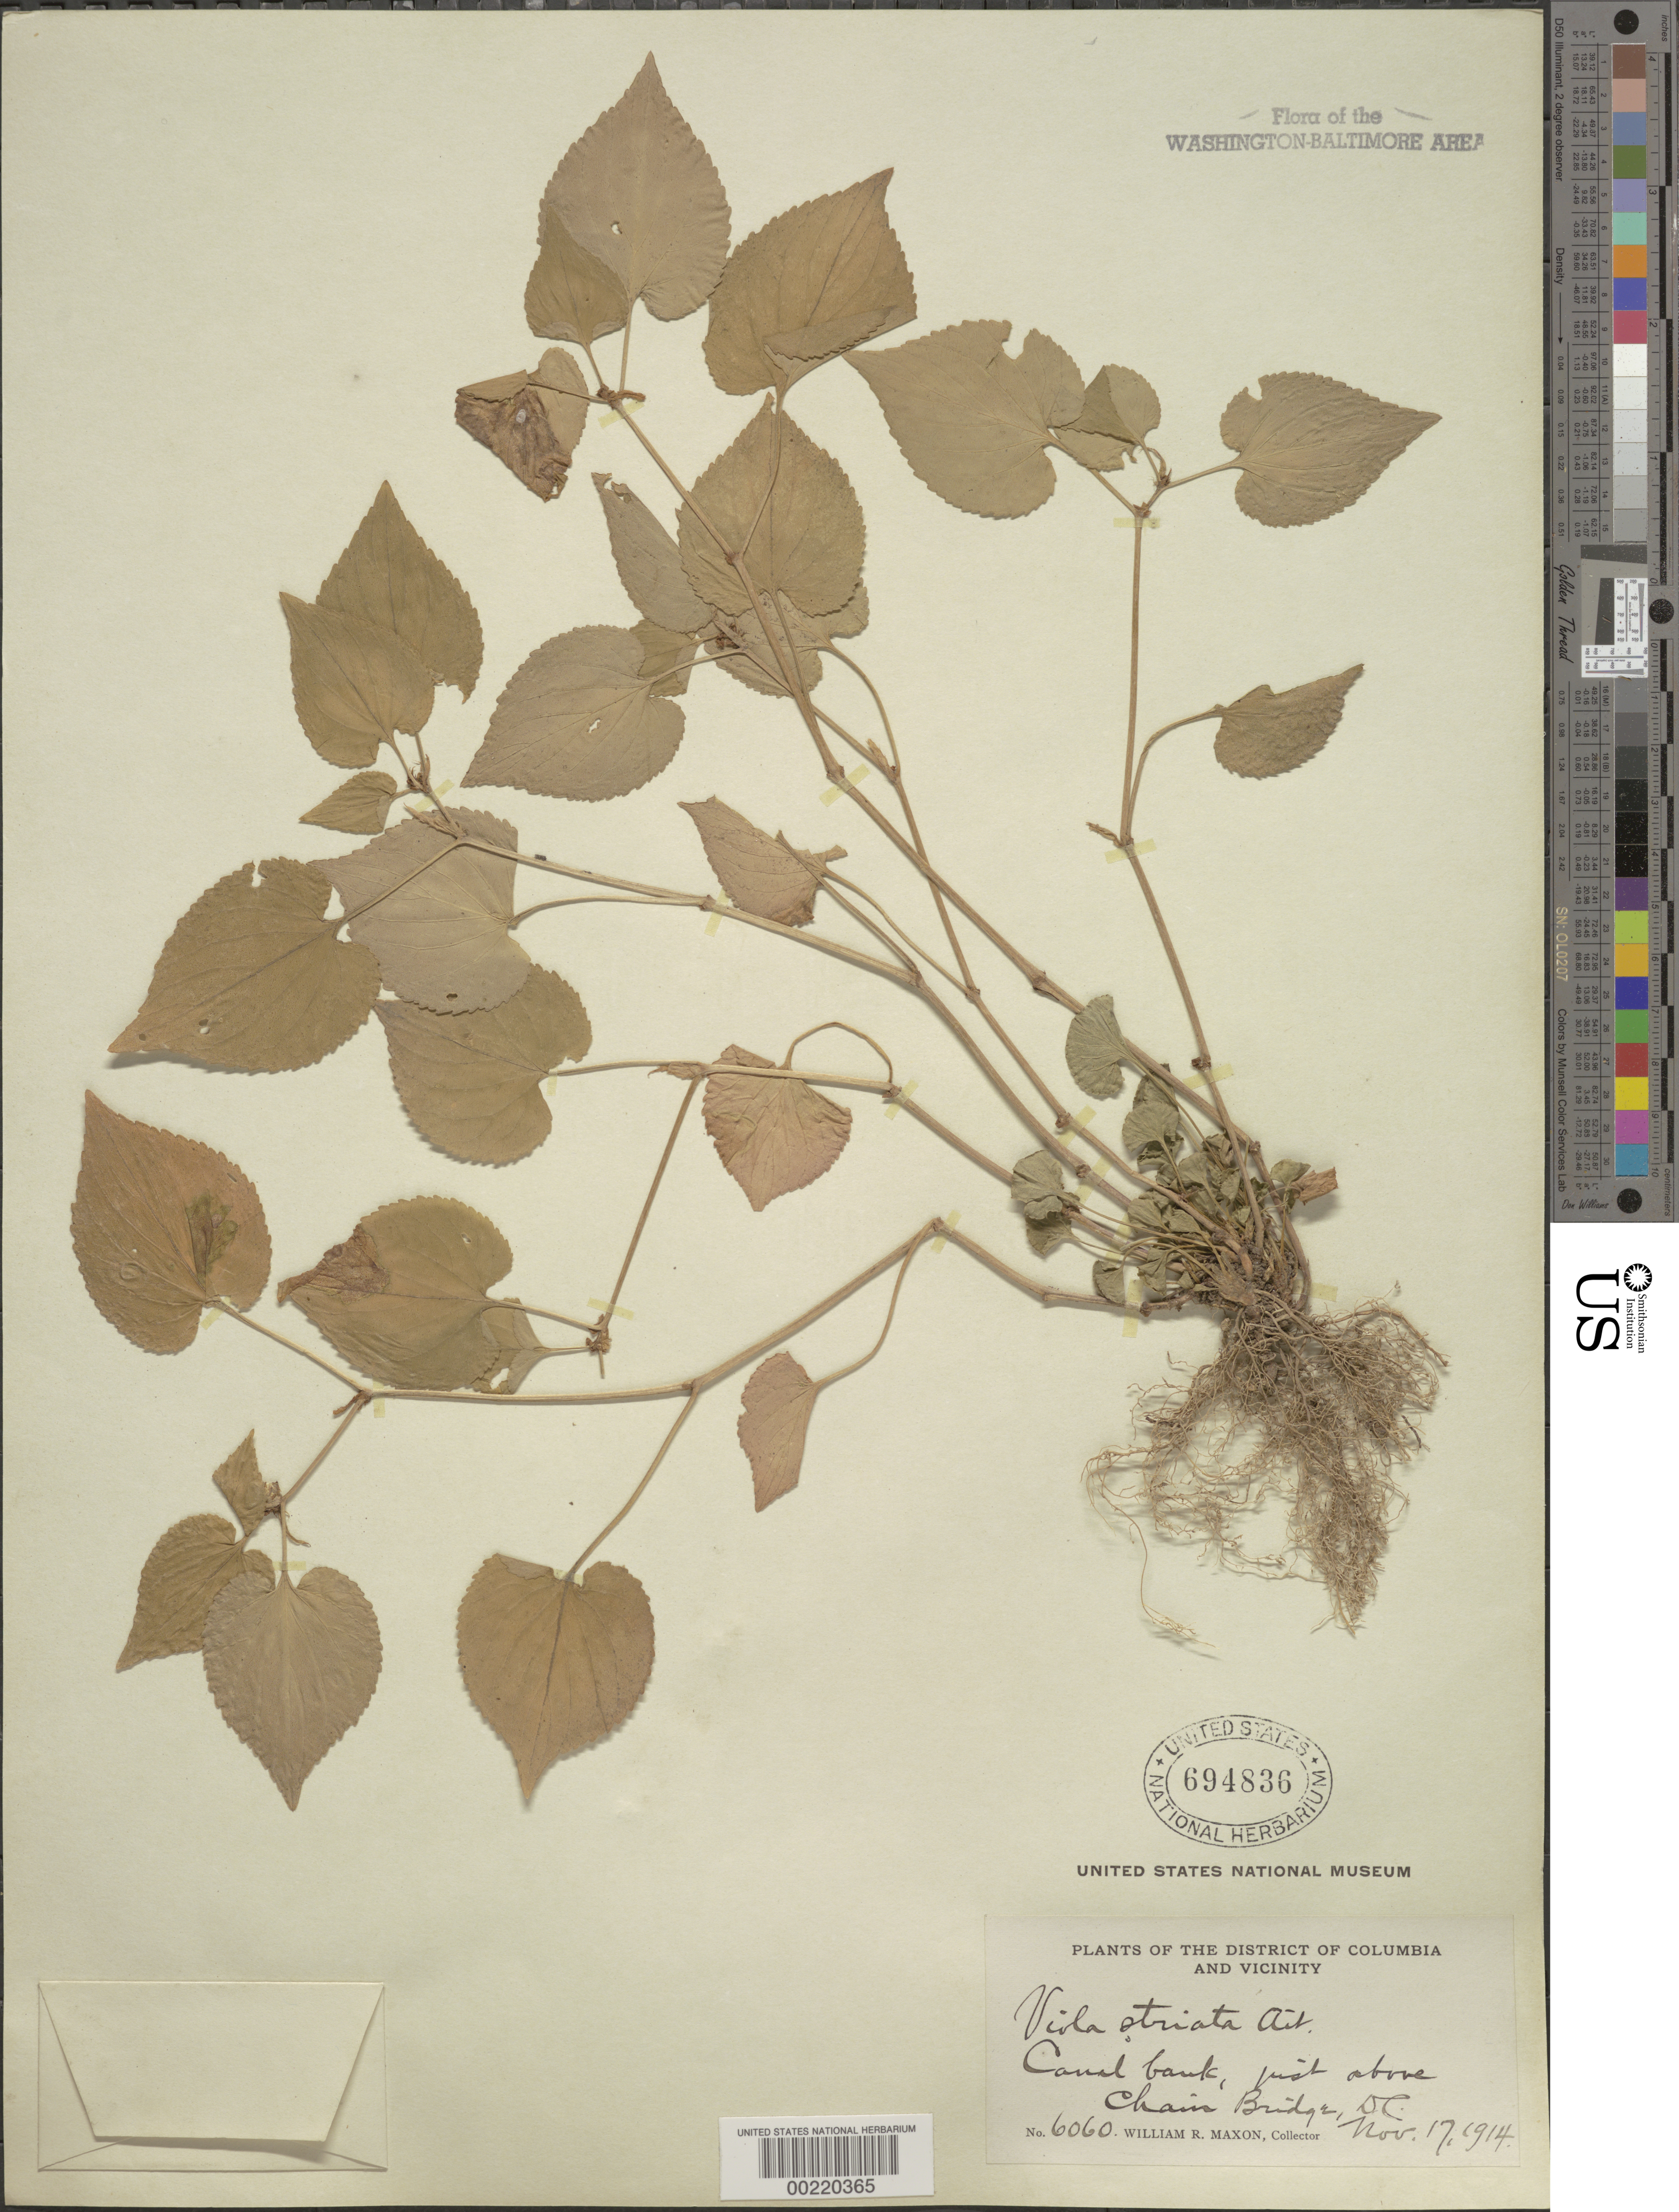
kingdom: Plantae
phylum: Tracheophyta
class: Magnoliopsida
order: Malpighiales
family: Violaceae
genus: Viola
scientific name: Viola striata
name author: Aiton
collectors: W. R. Maxon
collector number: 6060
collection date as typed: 17 Nov 1914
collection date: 1914-11-17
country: United States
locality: Canal above Chain Bridge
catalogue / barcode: US 694836